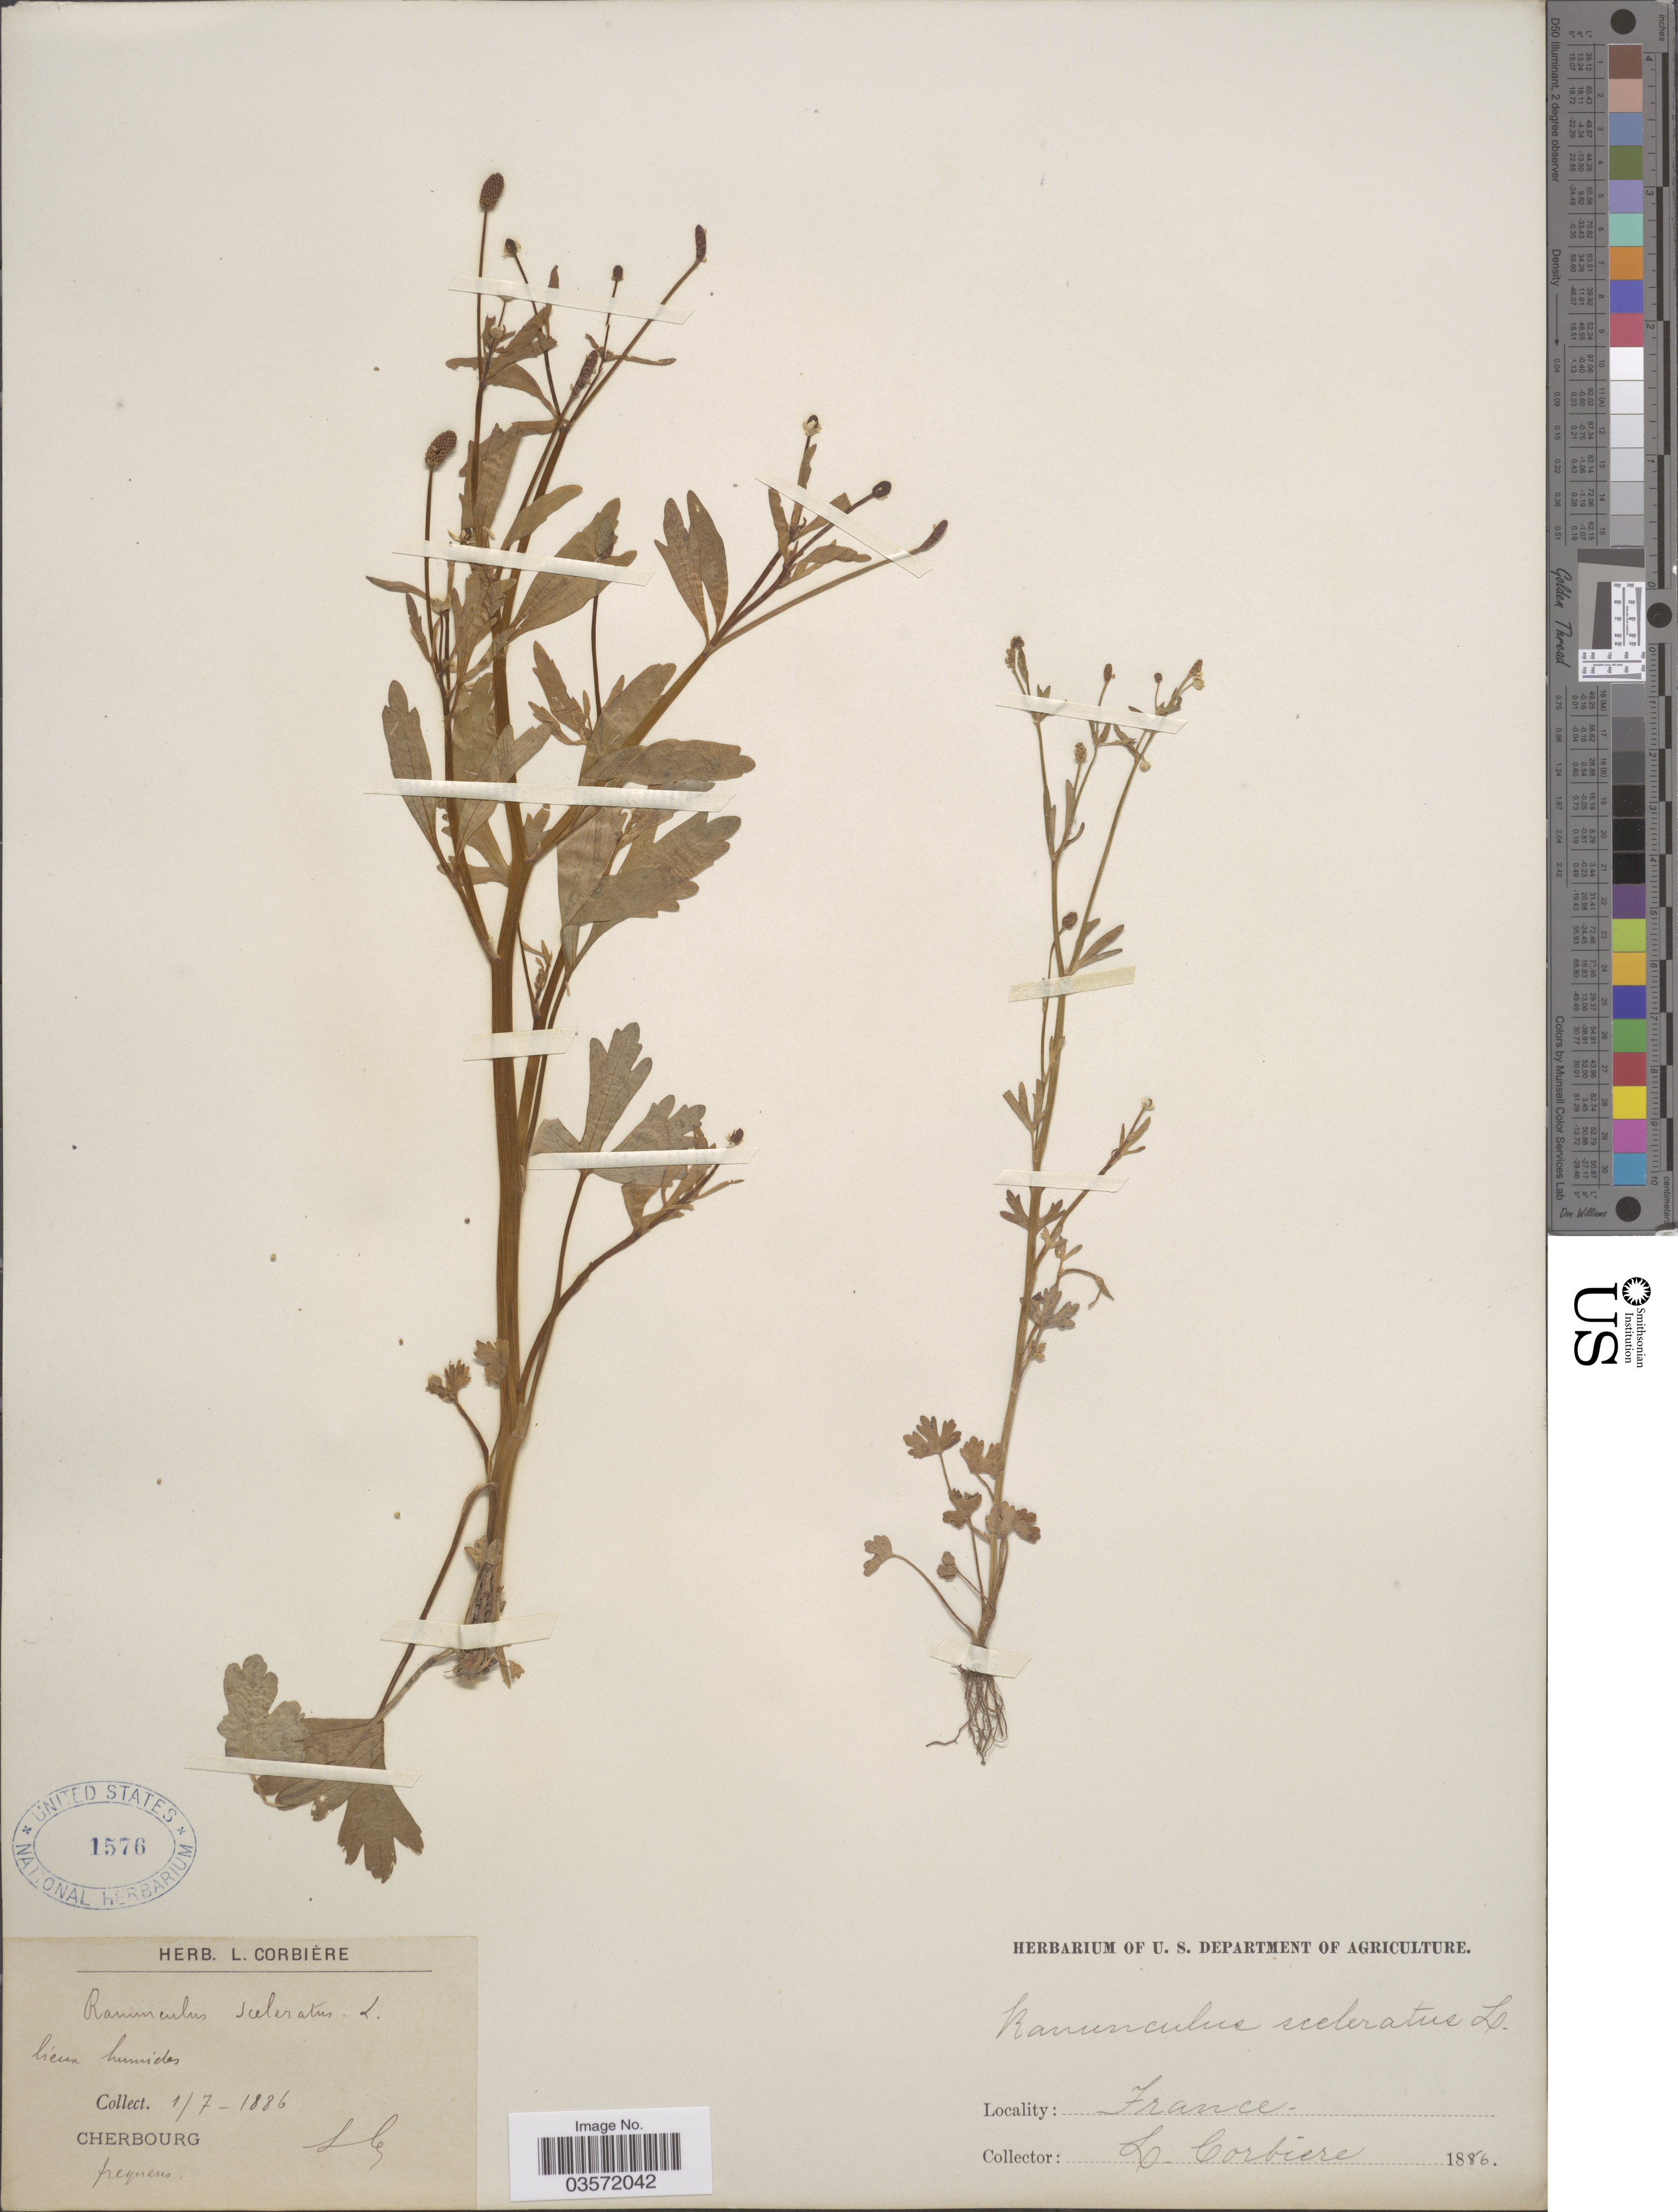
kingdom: Plantae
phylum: Tracheophyta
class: Magnoliopsida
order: Ranunculales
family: Ranunculaceae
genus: Ranunculus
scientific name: Ranunculus sceleratus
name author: L.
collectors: L. Corbière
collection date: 1886-07-01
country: France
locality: Cherbourg.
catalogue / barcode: US 1576